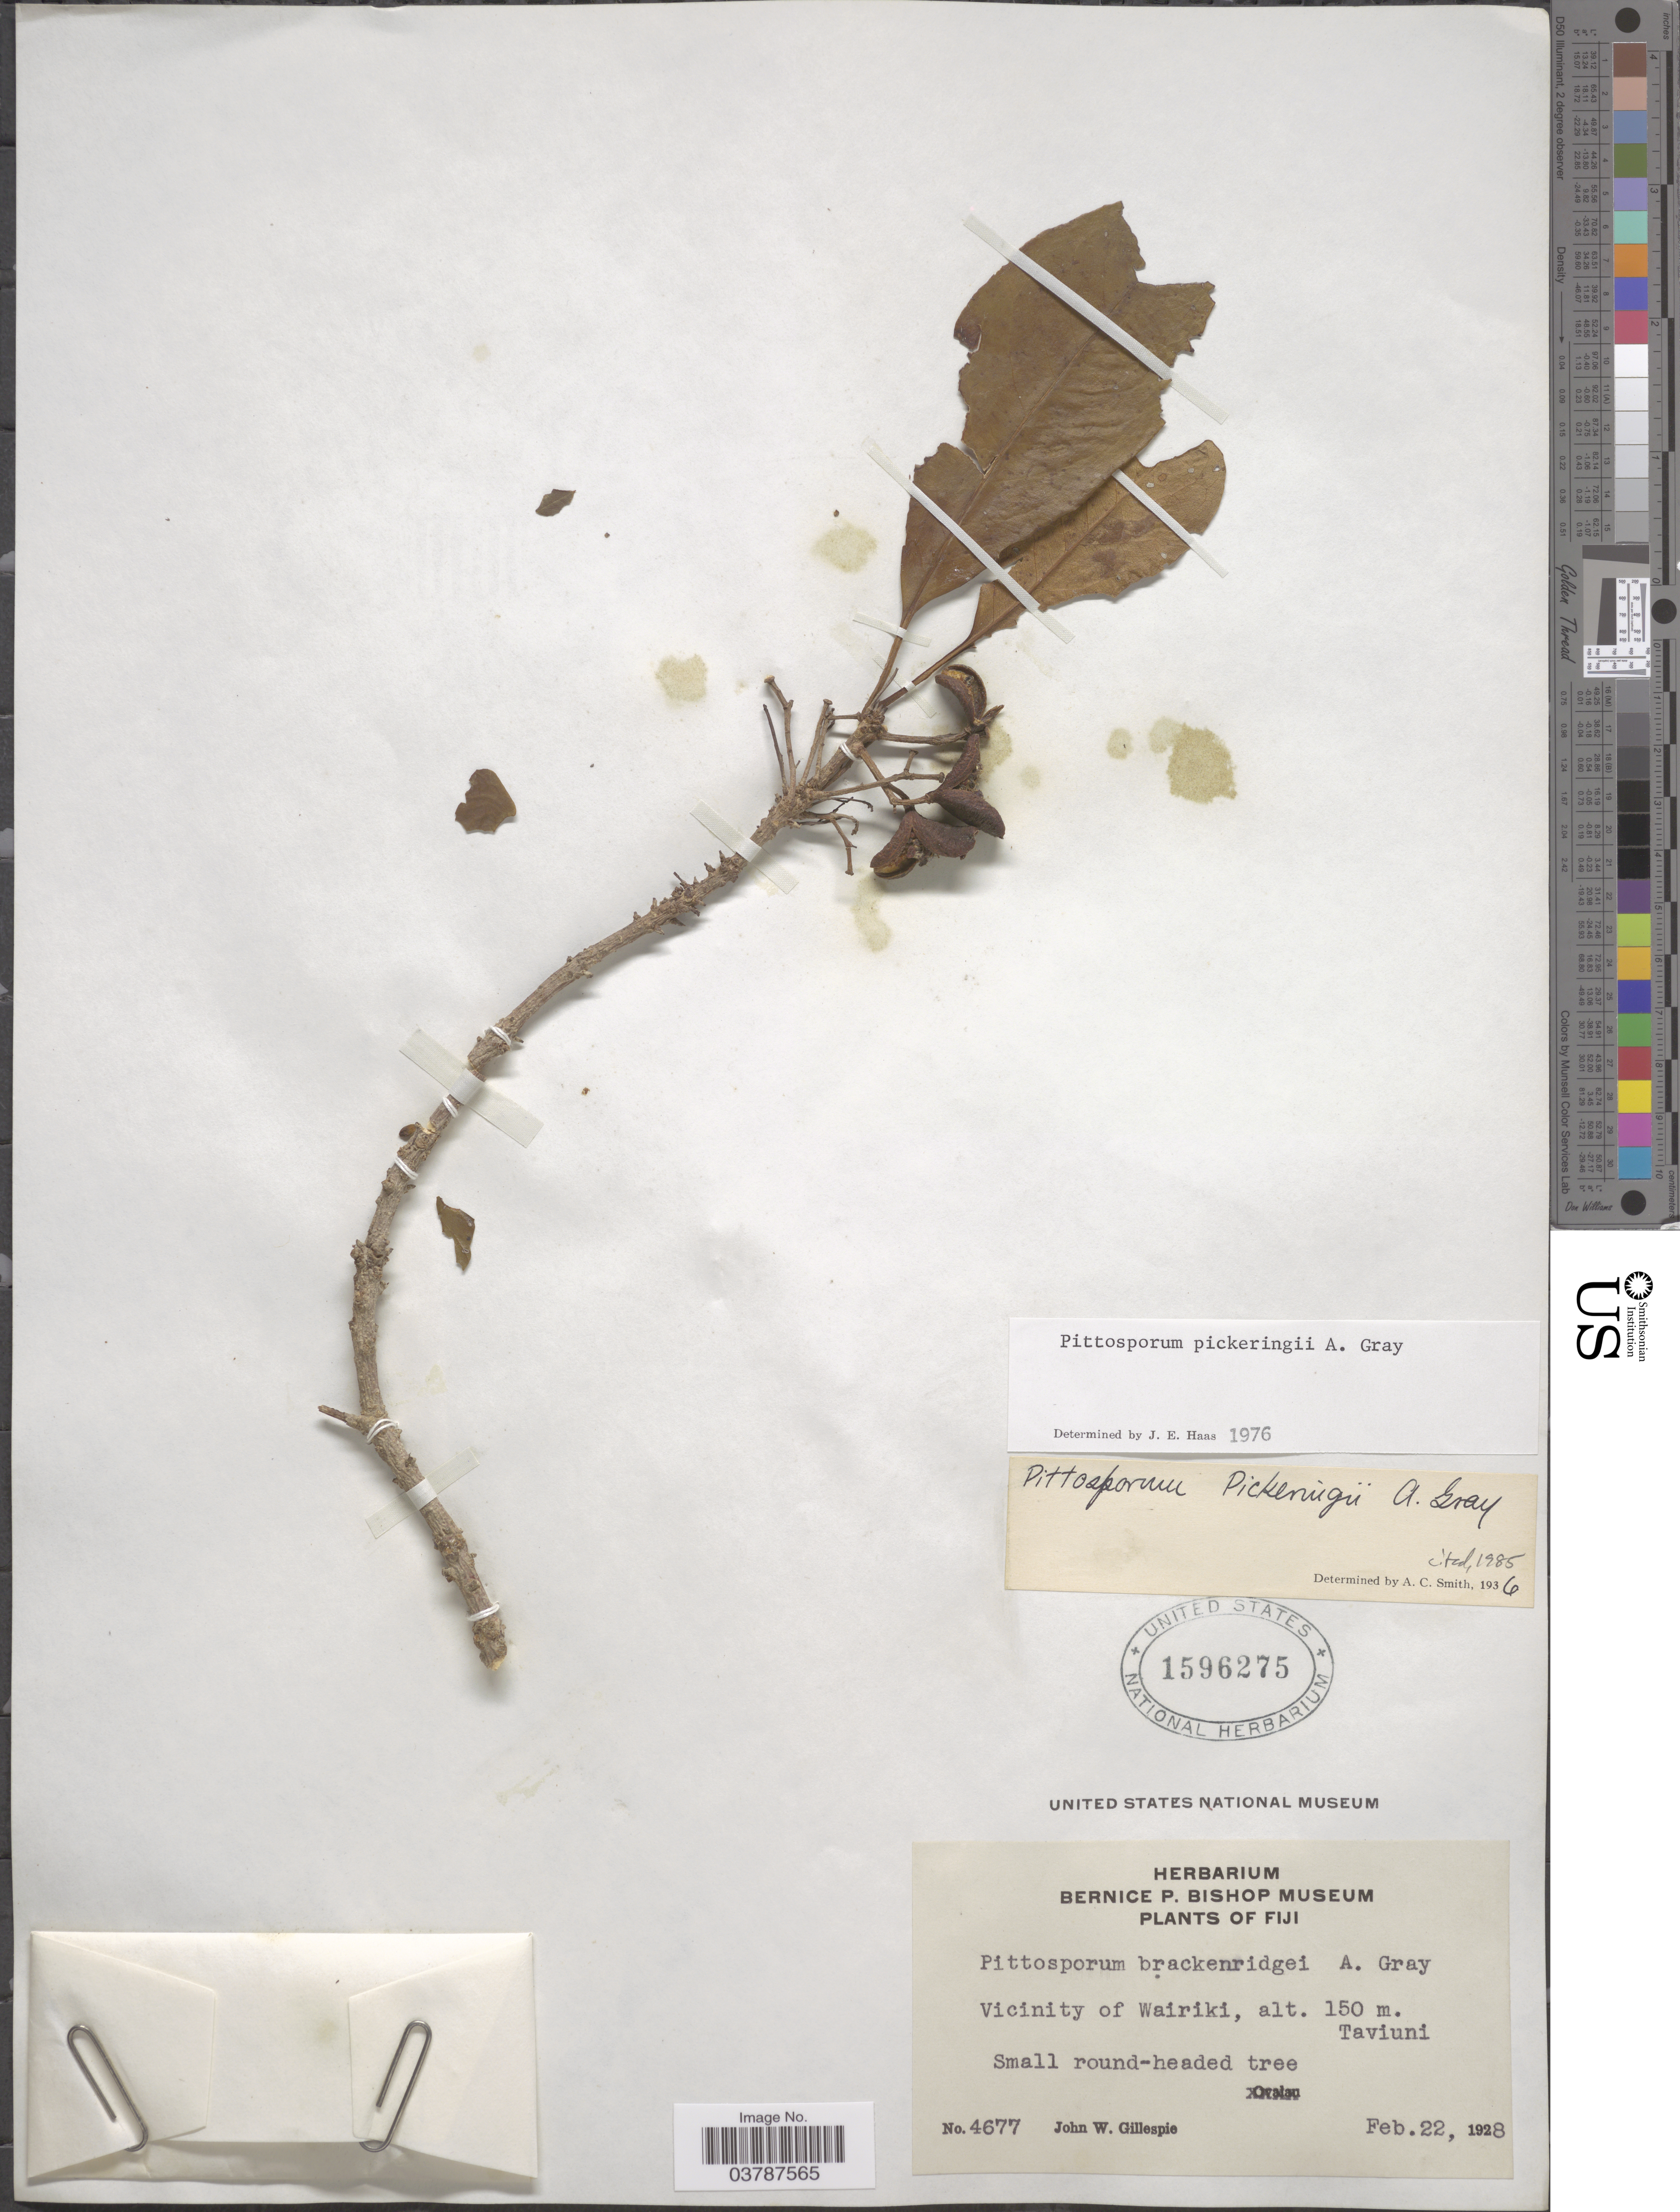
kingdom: Plantae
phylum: Tracheophyta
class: Magnoliopsida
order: Apiales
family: Pittosporaceae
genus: Pittosporum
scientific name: Pittosporum pickeringii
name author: A. Gray in Wilkes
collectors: J. W. Gillespie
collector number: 4677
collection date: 1928-02-22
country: Fiji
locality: Vicinity of Wairiki. Taviuni.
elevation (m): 150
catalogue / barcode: US 1596275